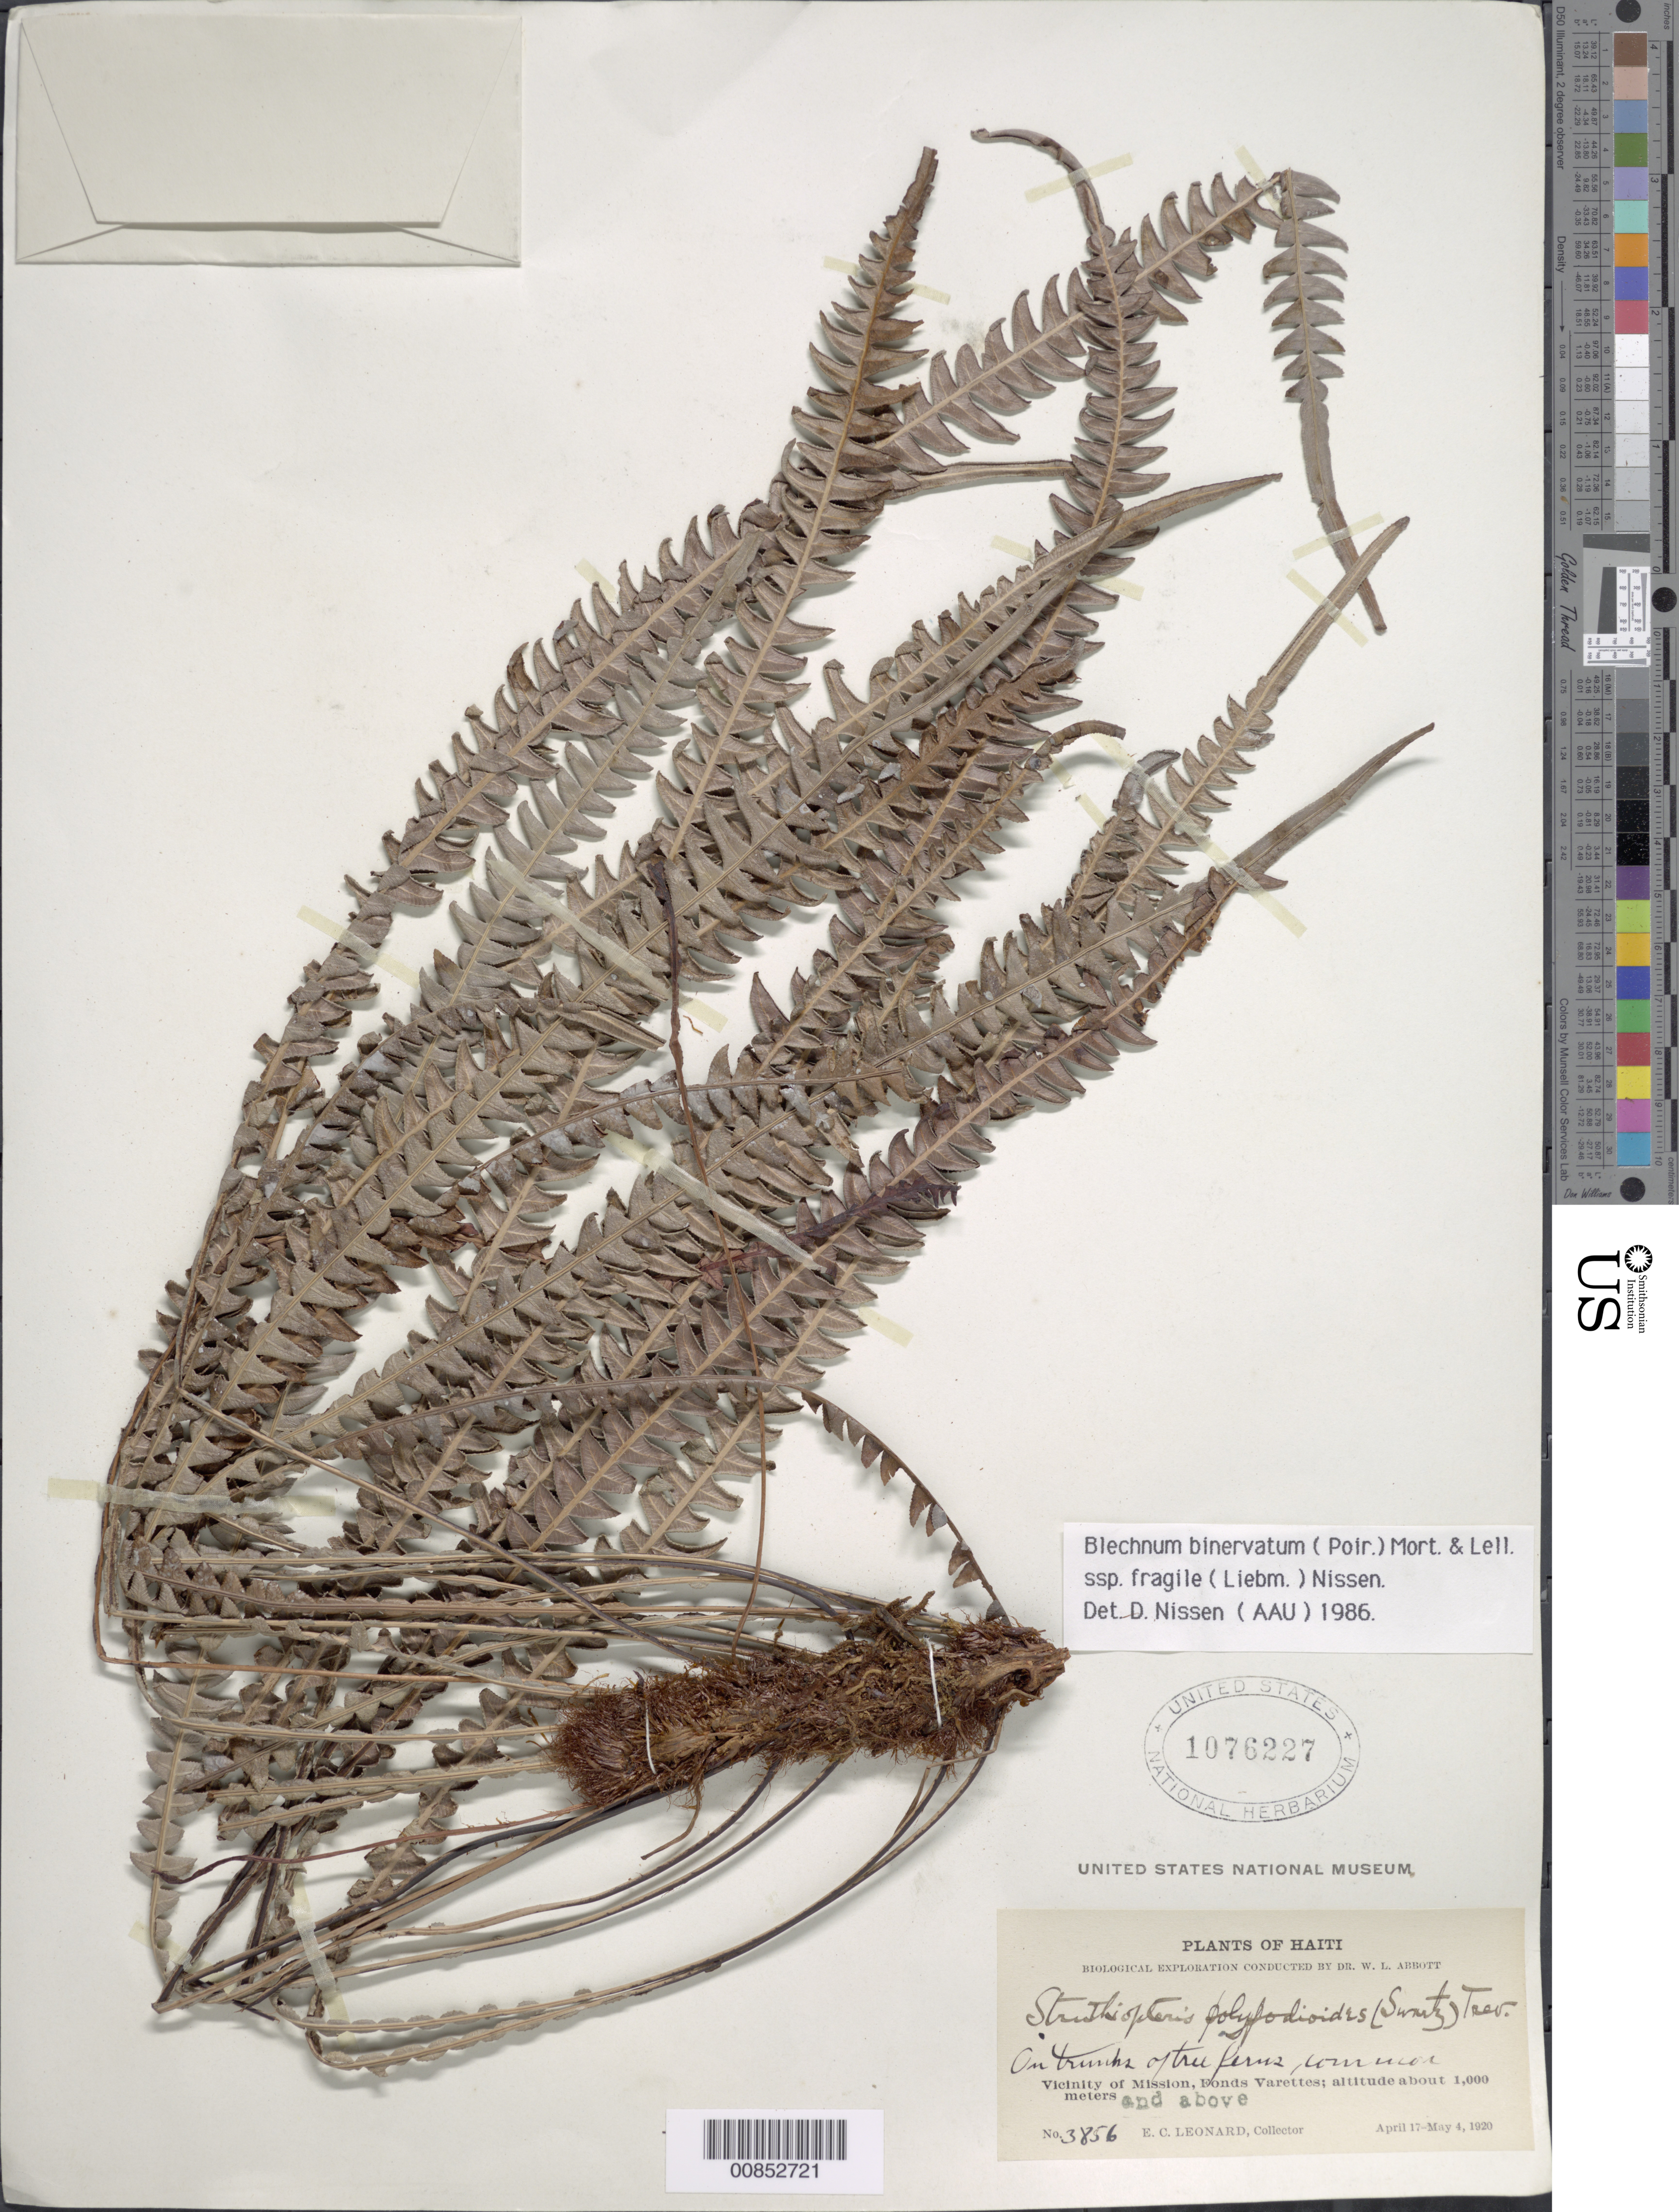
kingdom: Plantae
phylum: Tracheophyta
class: Polypodiopsida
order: Polypodiales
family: Blechnaceae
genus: Blechnum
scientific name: Blechnum fragile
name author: (Liebm.) C.V. Morton & Lellinger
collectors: E. C. Leonard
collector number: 3856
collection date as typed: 17 Apr 1920 to 04 May 1920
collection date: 1920-04-17/1920-05-04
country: Haiti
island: Hispaniola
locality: Fonds Varettes, vicinity Mission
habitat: On trunks of tree ferns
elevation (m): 1000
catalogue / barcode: US 1076227